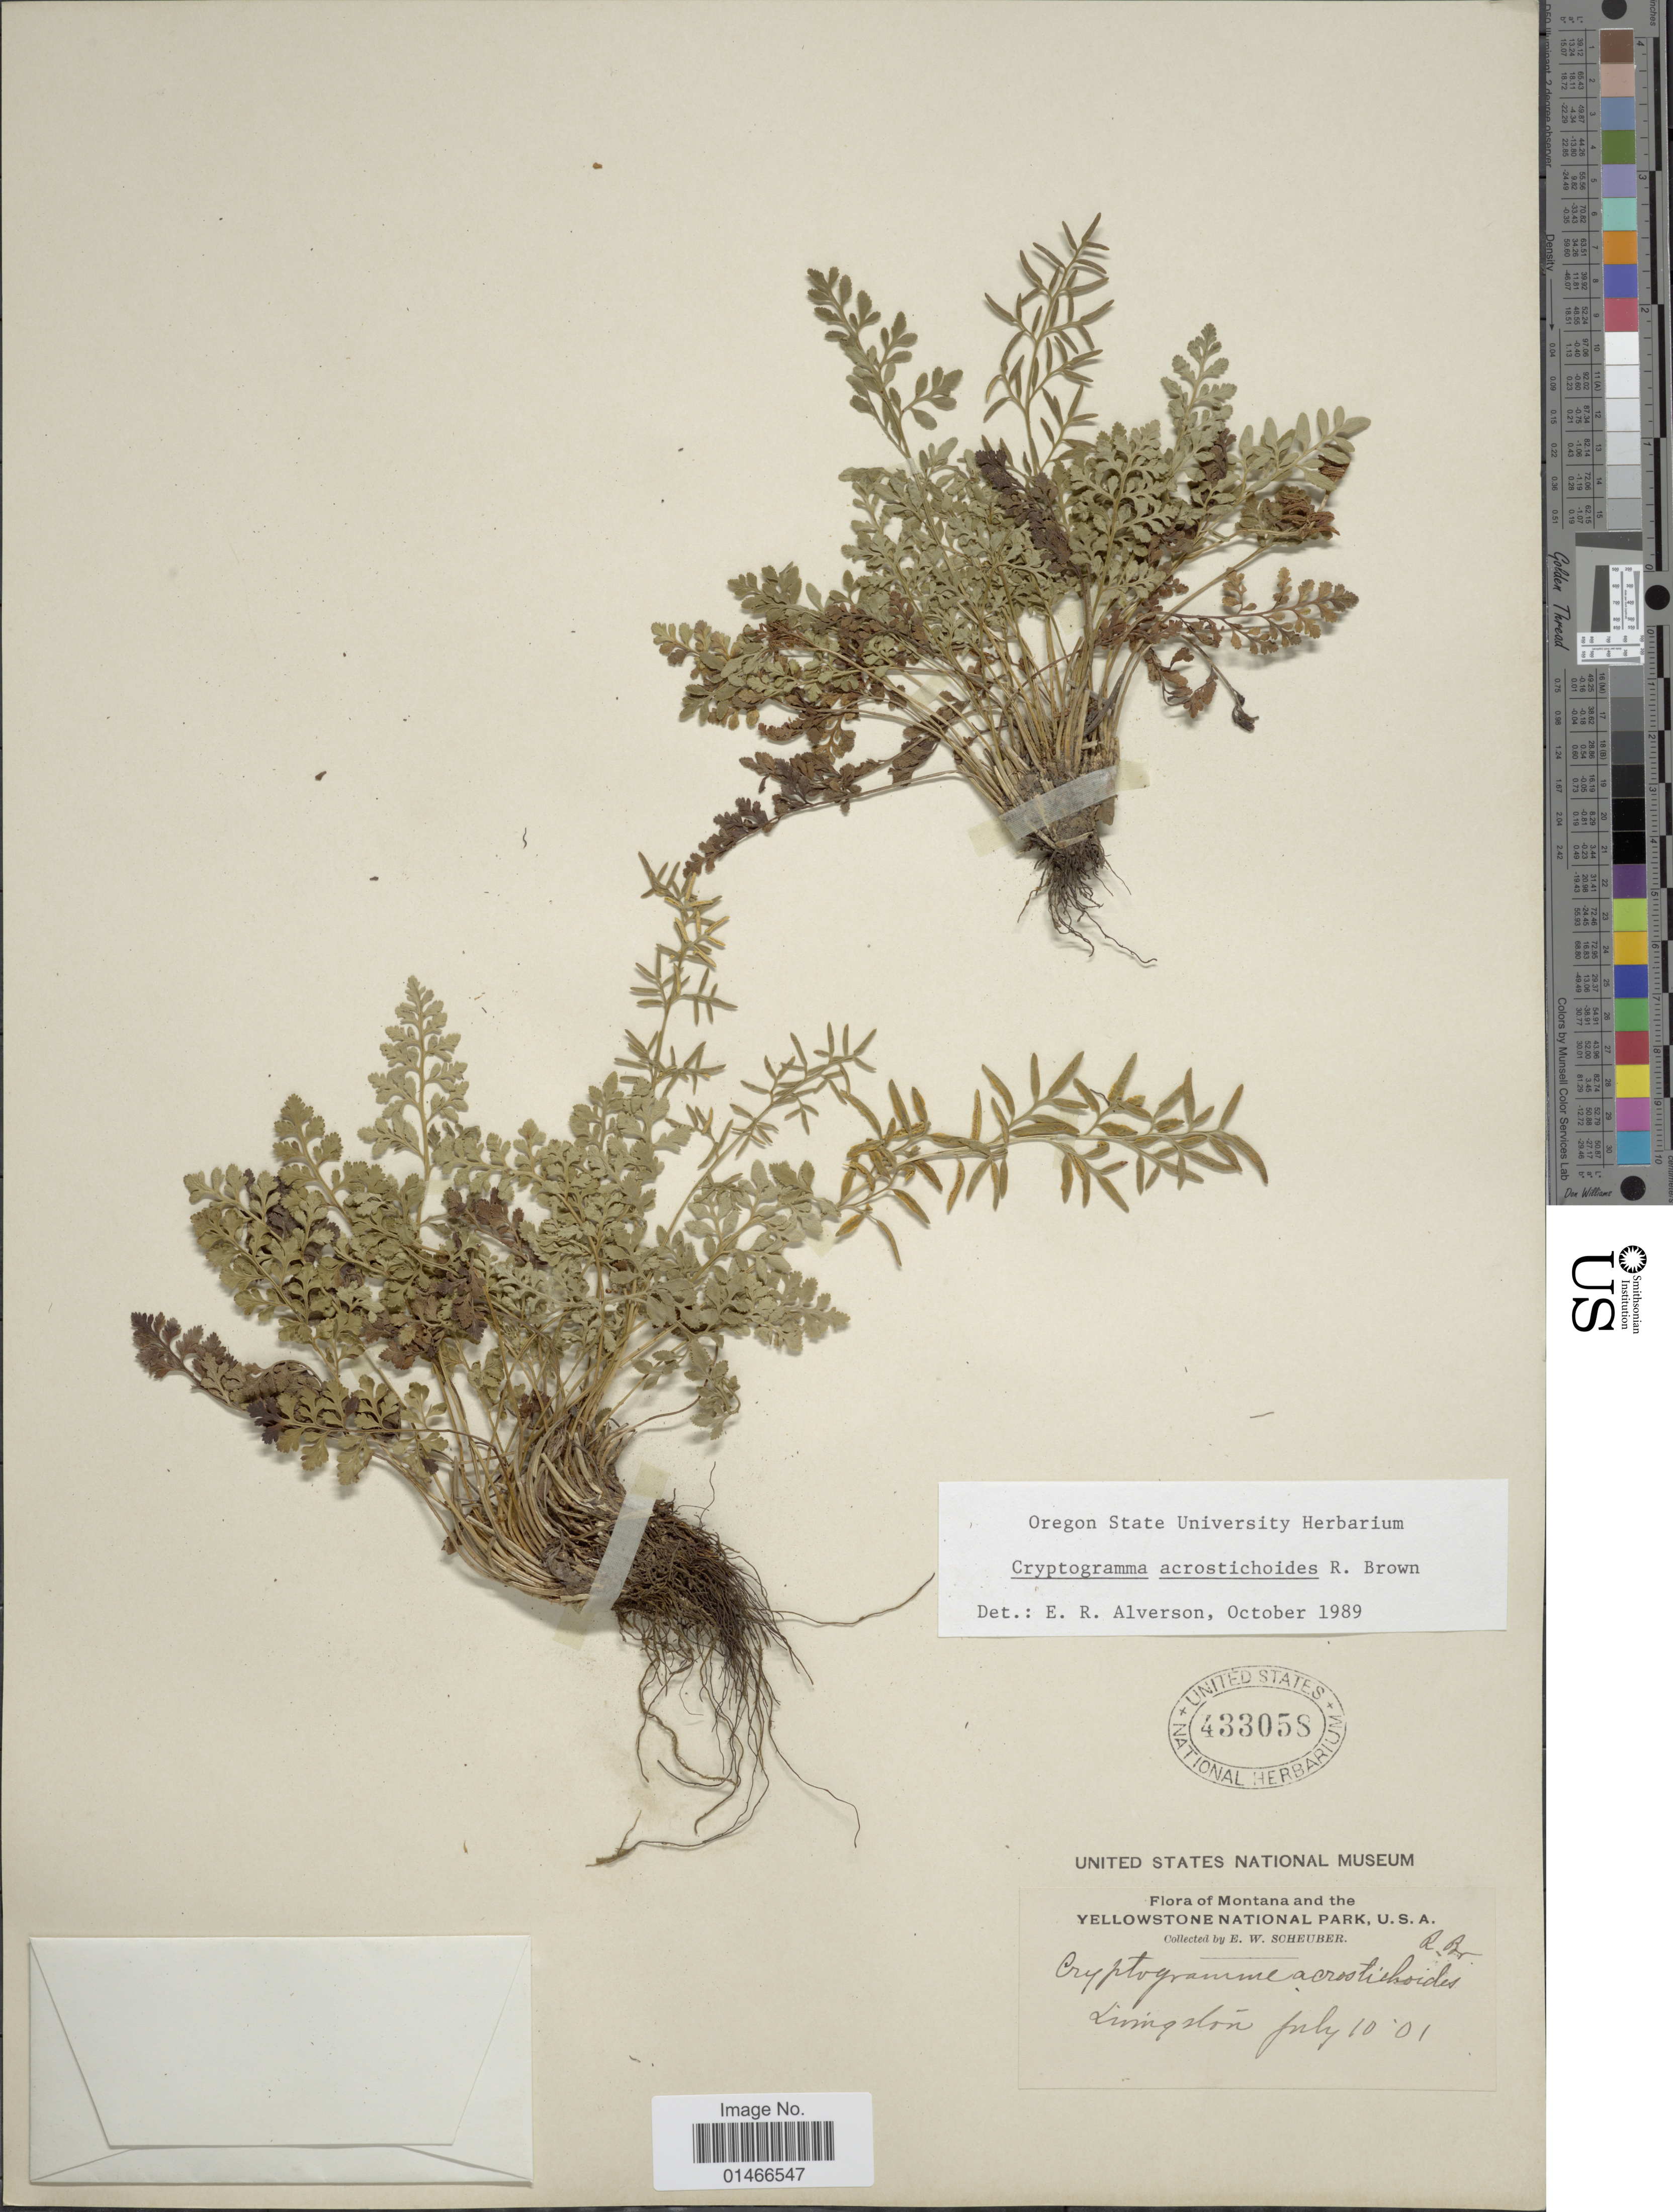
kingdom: Plantae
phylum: Tracheophyta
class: Polypodiopsida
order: Polypodiales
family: Pteridaceae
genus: Cryptogramma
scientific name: Cryptogramma acrostichoides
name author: R. Br.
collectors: E. Scheuber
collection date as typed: Transcribed d/m/y: 10/7/1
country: United States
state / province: Montana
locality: Yellowstone National Park, U.S.A. Livingston.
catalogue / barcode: US 433058